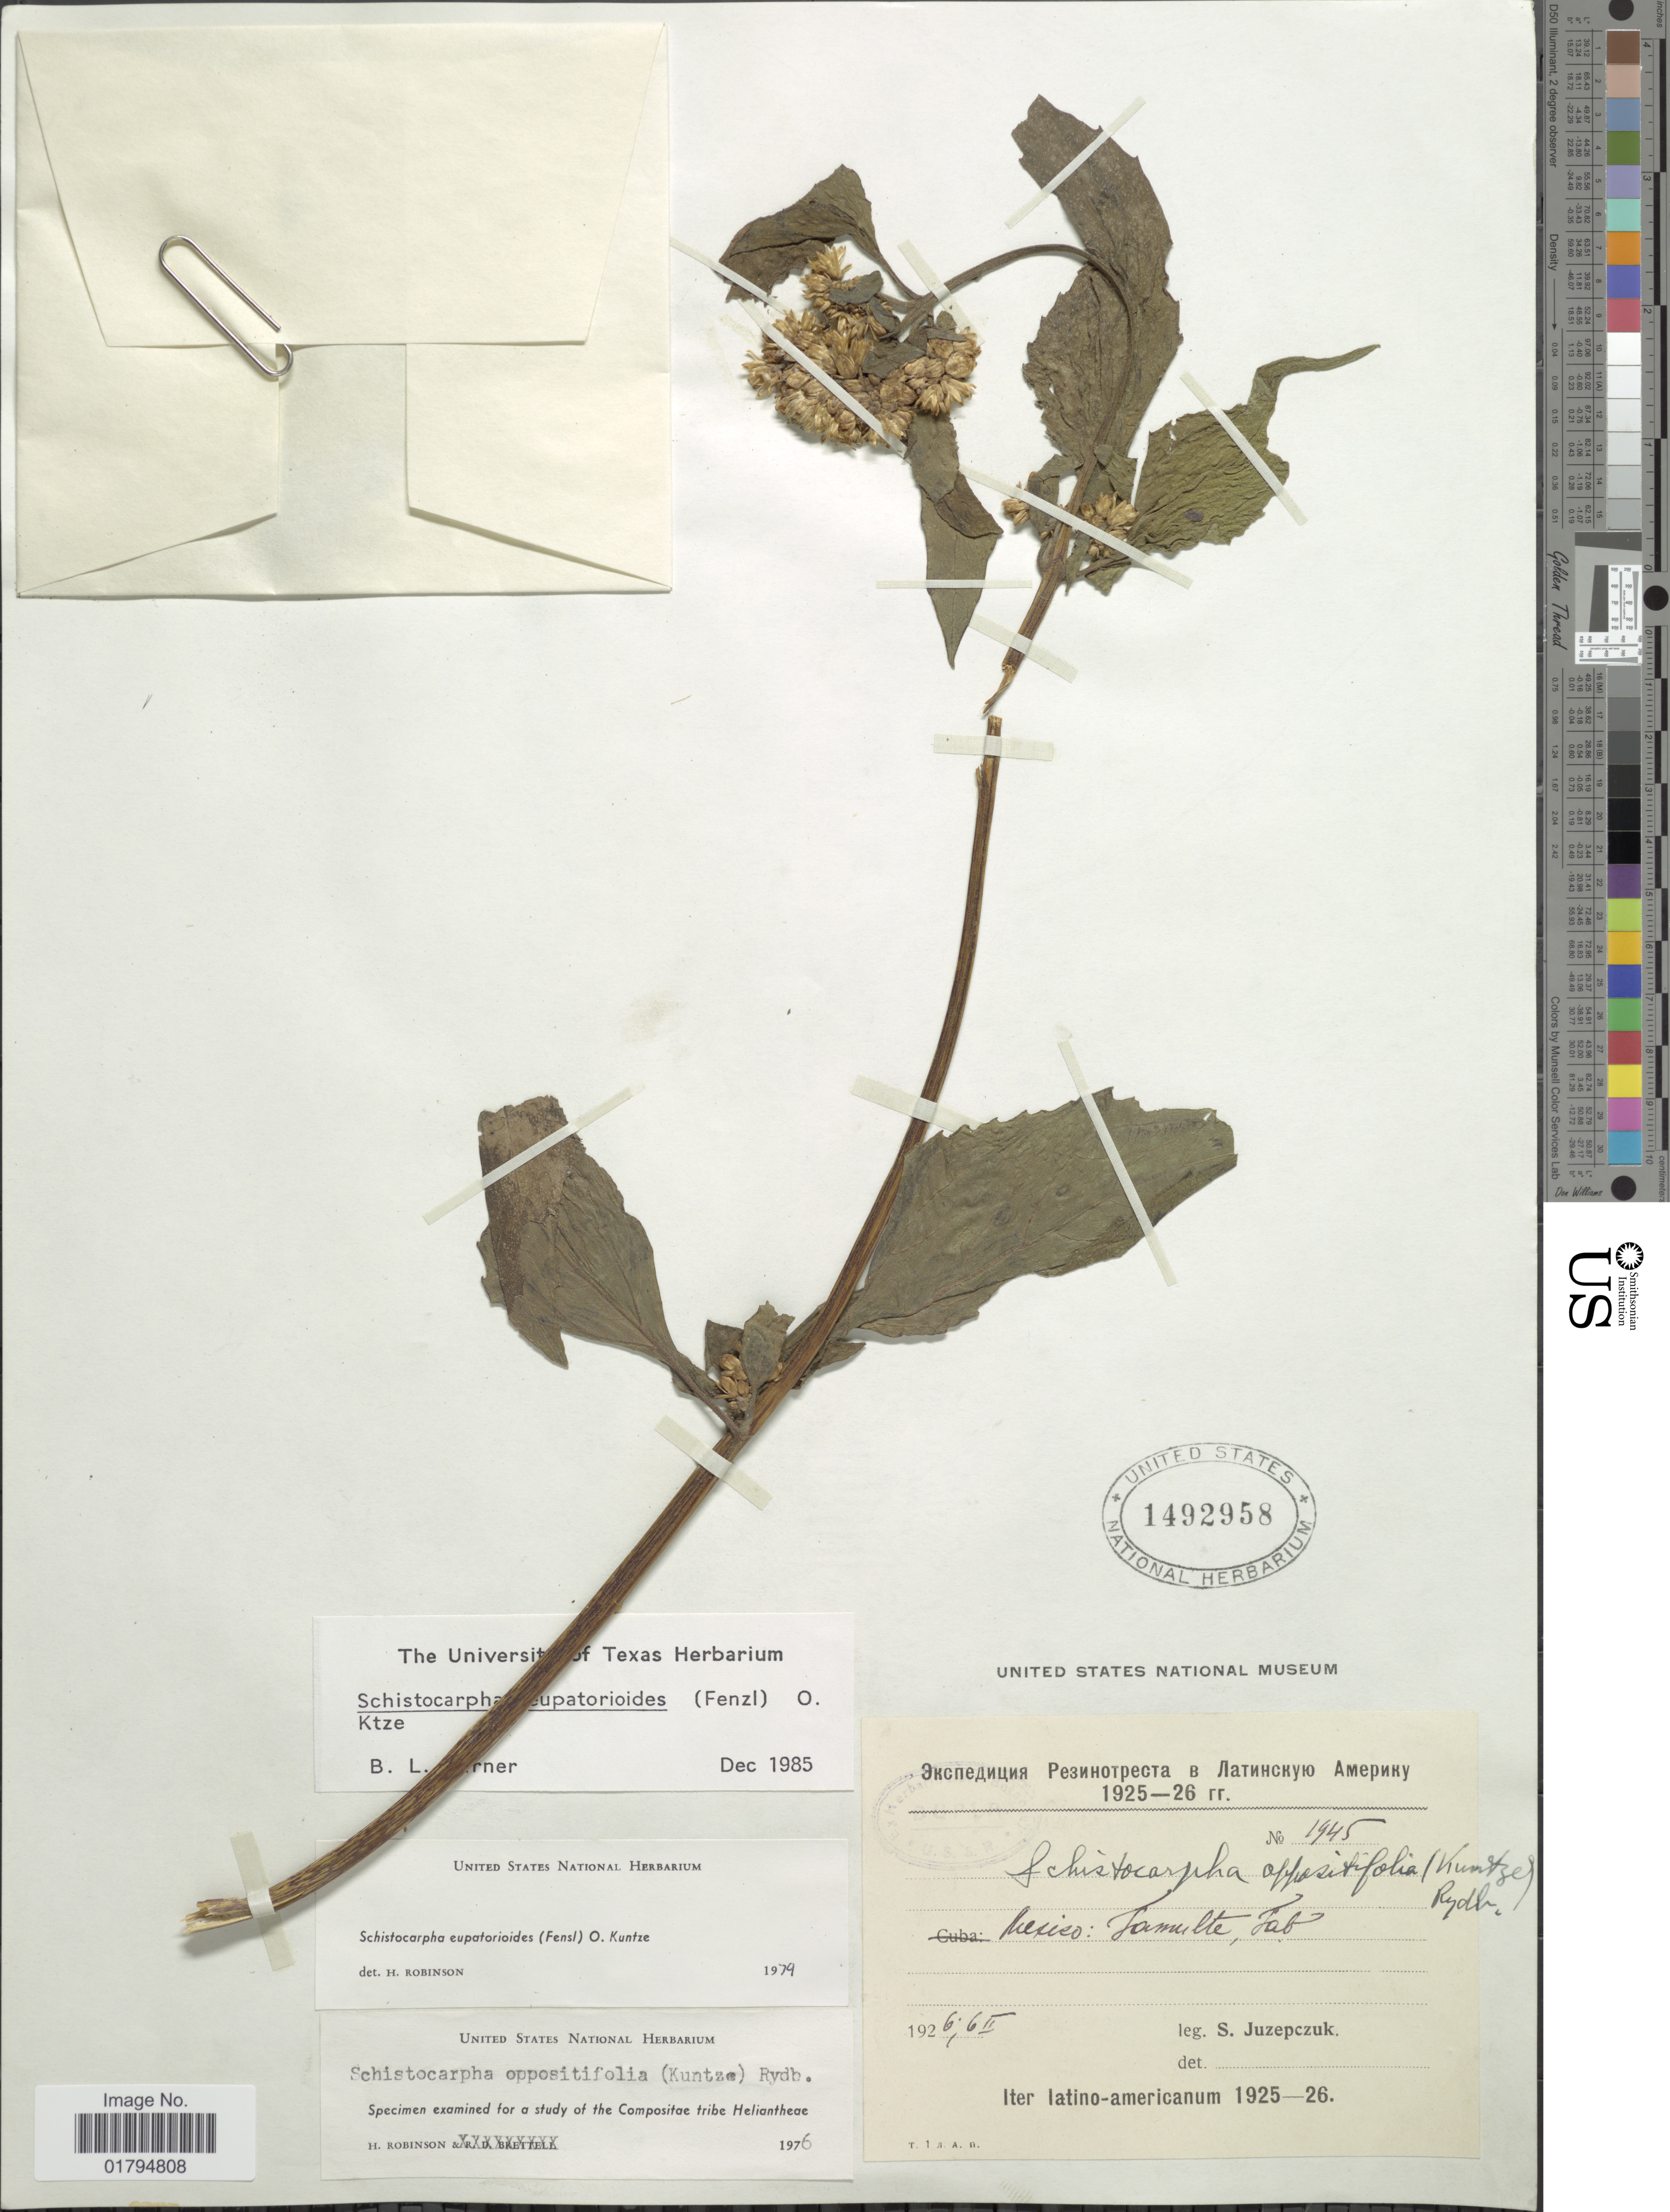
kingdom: Plantae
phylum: Tracheophyta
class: Magnoliopsida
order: Asterales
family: Asteraceae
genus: Schistocarpha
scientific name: Schistocarpha eupatorioides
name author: (Fenzl) Kuntze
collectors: S. V. Juzepczuk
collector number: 1945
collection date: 1926-02-06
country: Mexico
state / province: Tabasco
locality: Tamulte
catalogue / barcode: US 1492958